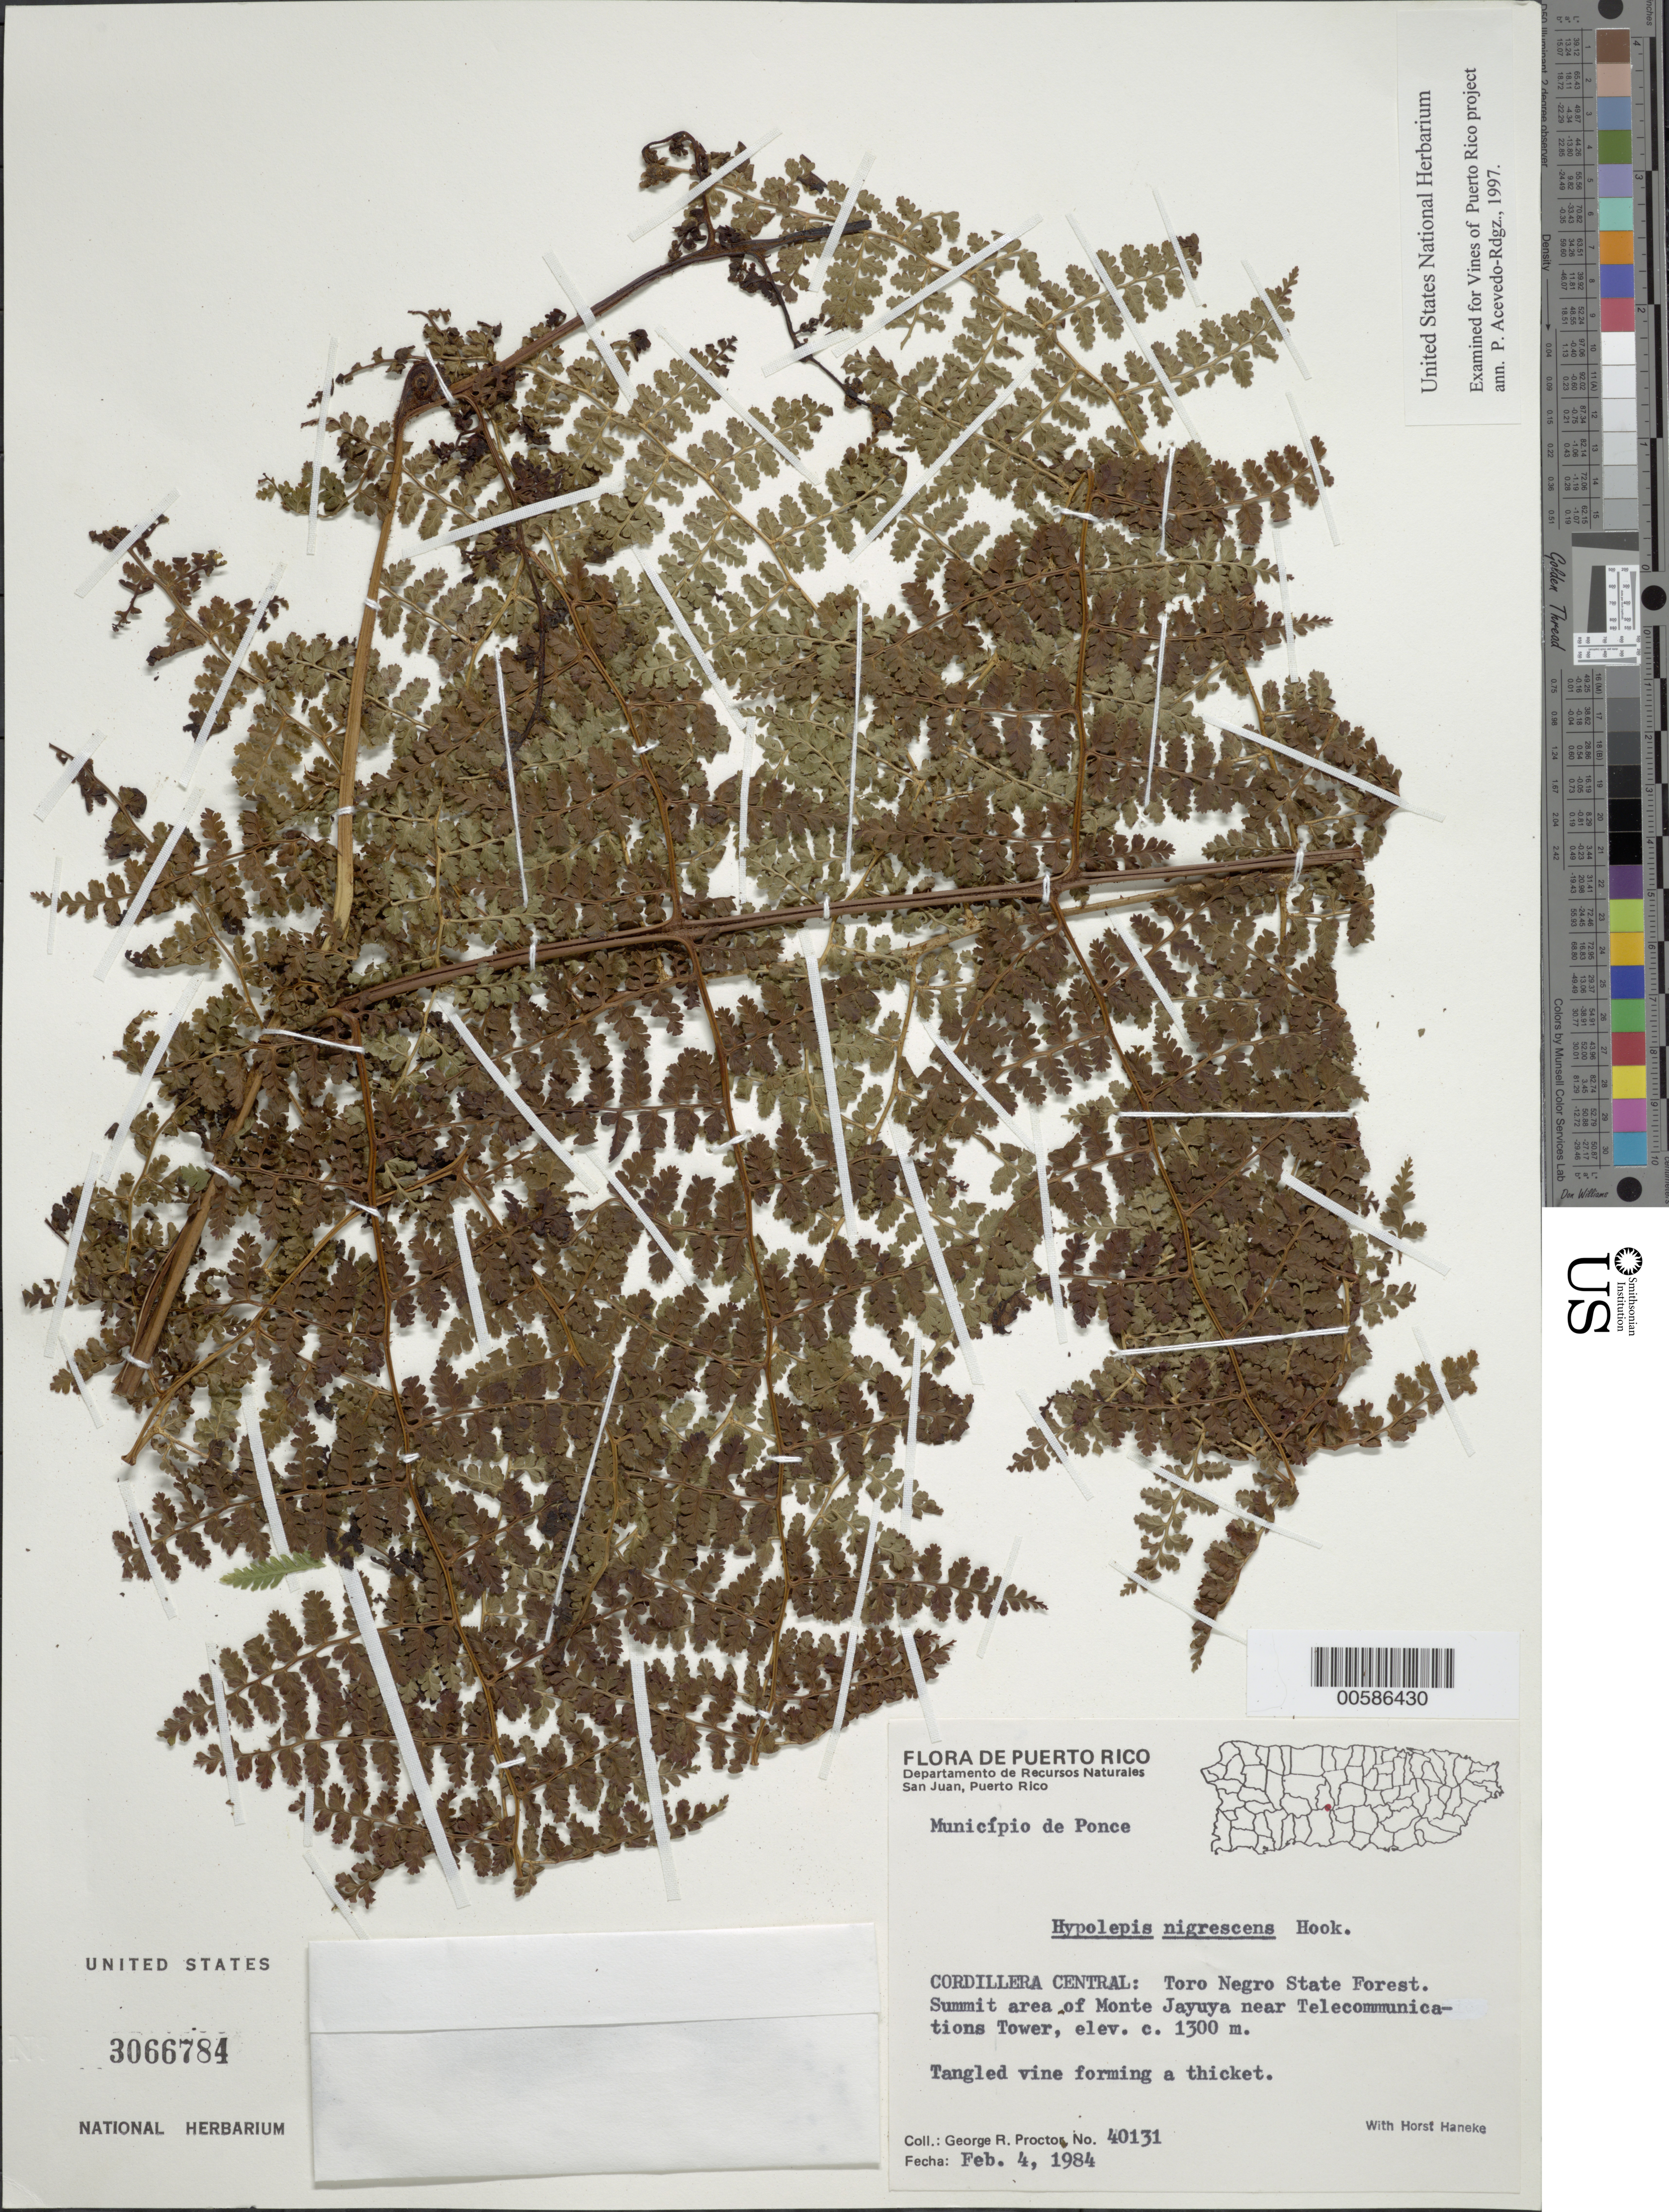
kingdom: Plantae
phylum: Tracheophyta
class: Polypodiopsida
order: Polypodiales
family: Dennstaedtiaceae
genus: Hypolepis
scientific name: Hypolepis nigrescens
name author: Hook.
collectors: G. R. Proctor & H. Haneke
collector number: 40131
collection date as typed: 04 Feb 1984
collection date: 1984-02-04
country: Puerto Rico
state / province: Jayuya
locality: Jayuya; Cordillera Central, Toro Negro State Forest, summit area of Monte Jayuya near Telecommunications Tower.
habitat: Tangled vine forming a thicket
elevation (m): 1300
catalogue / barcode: US 3066784